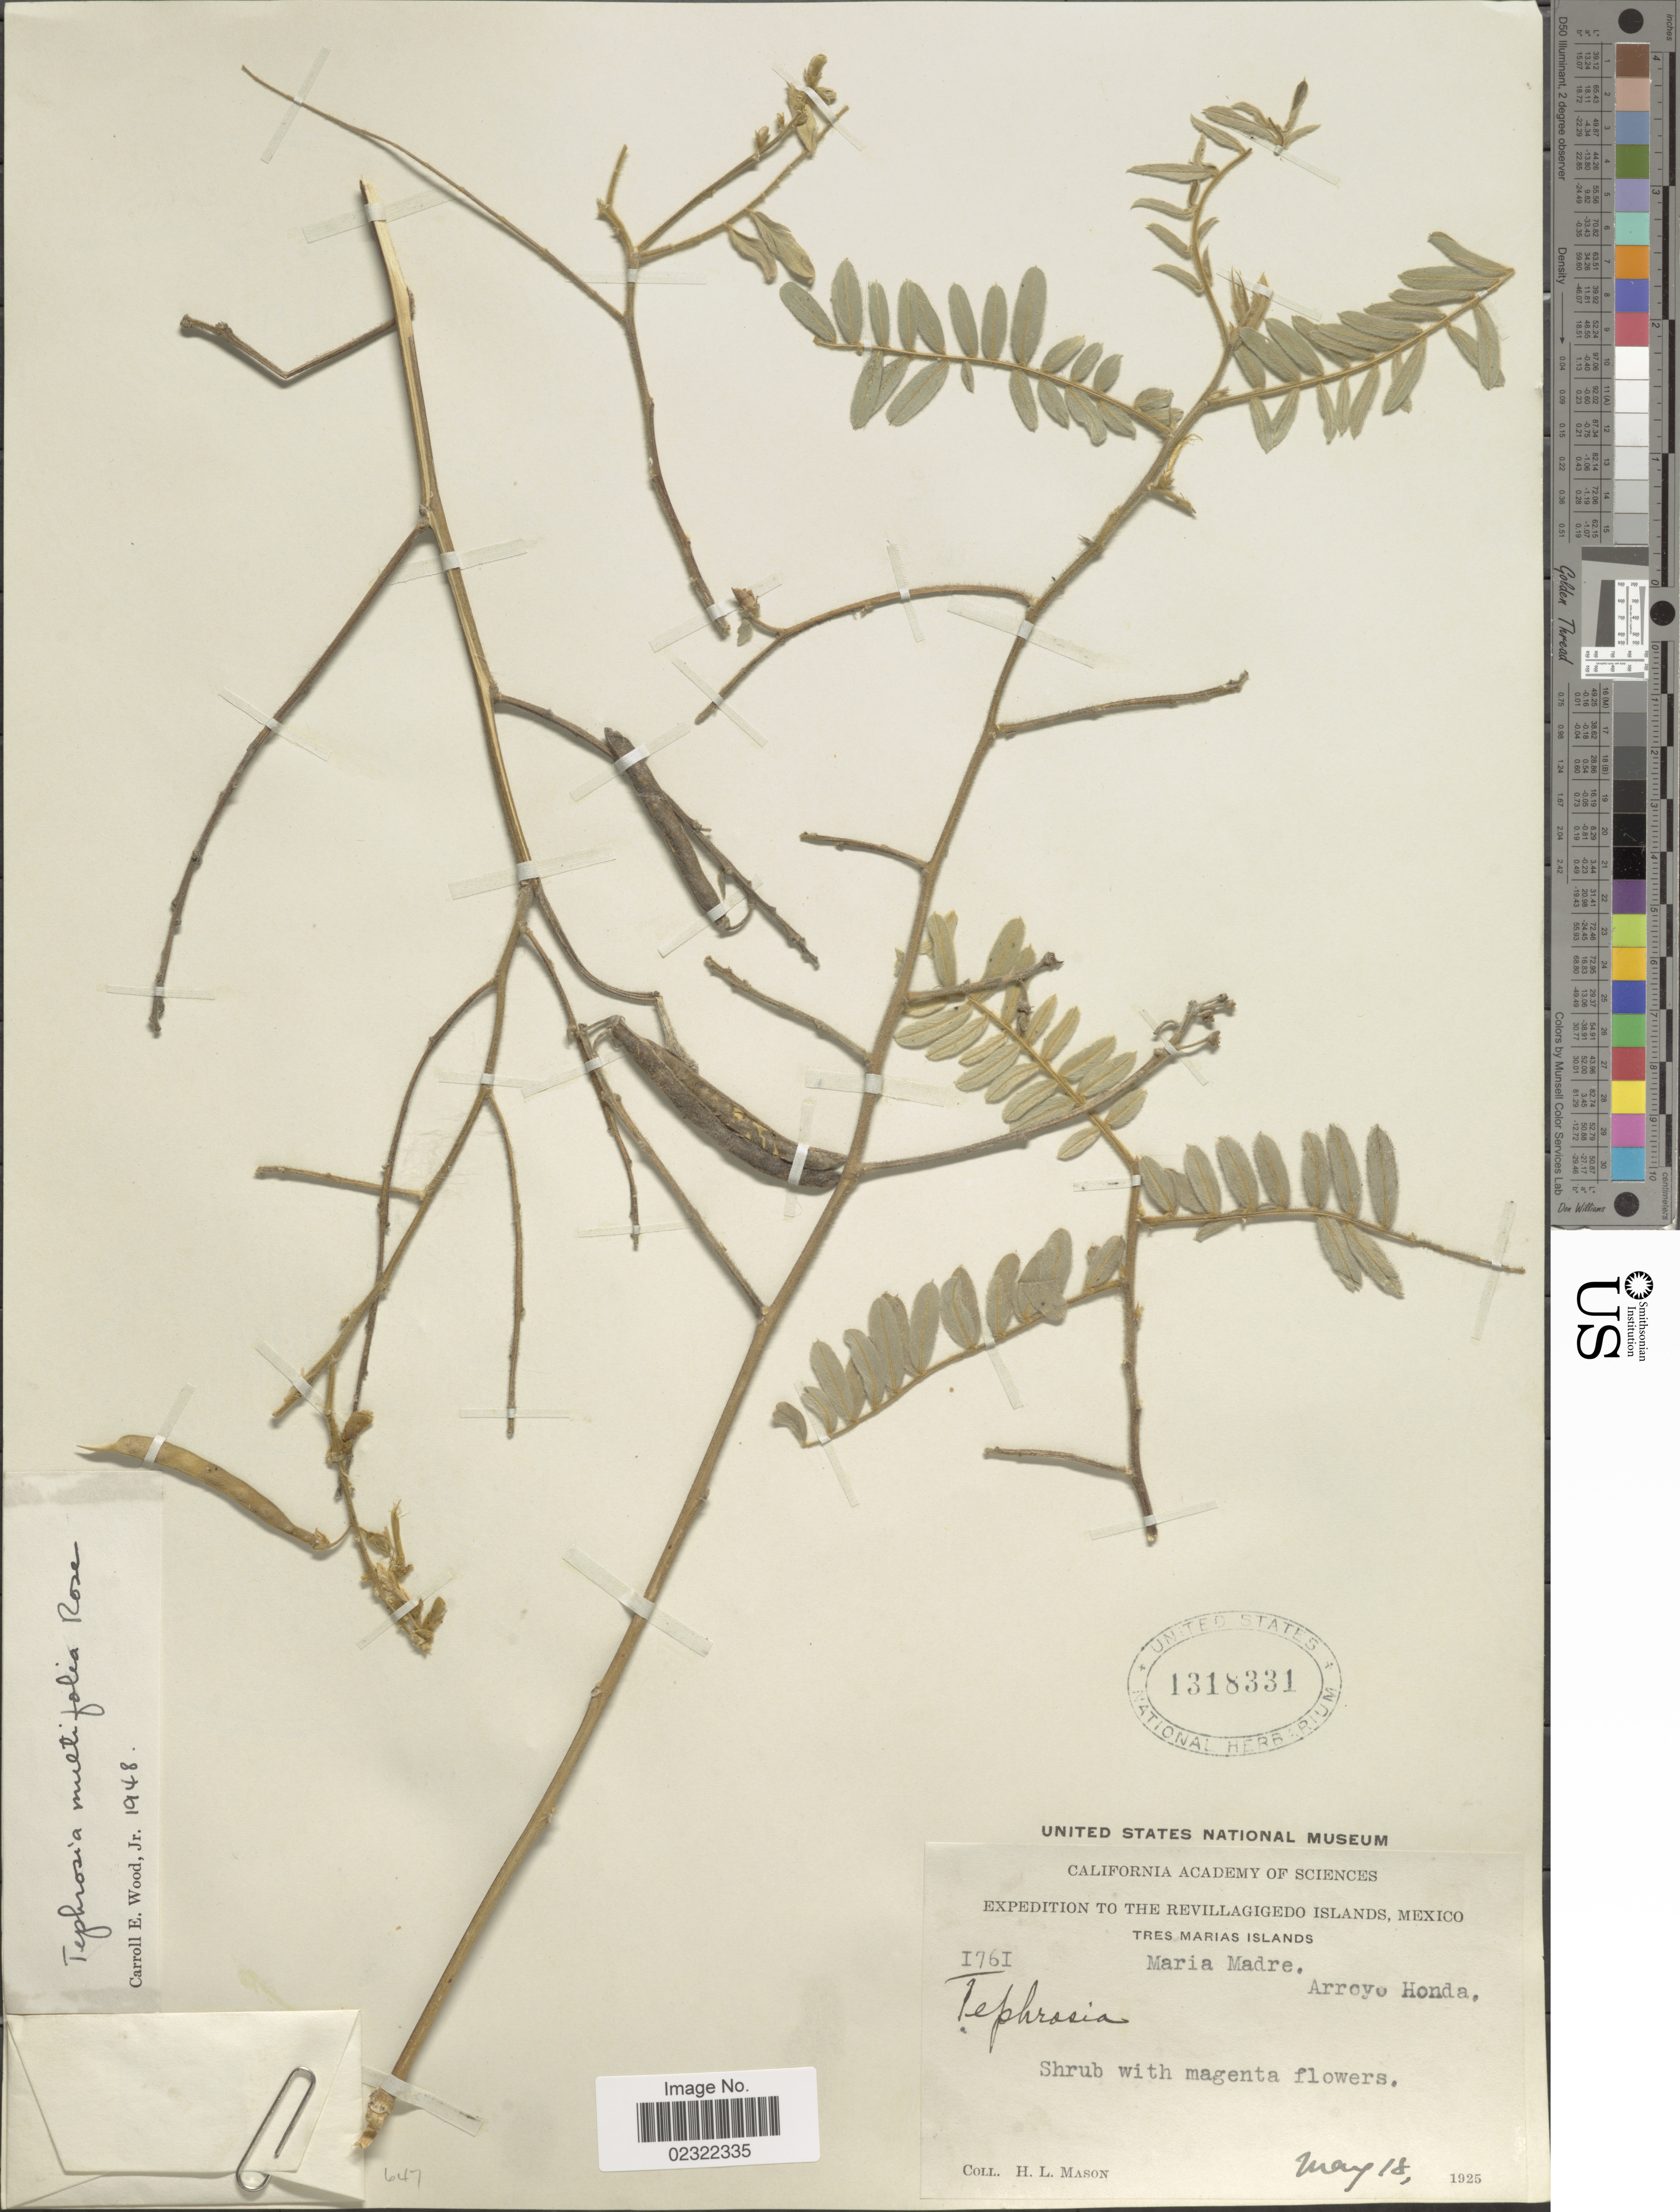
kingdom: Plantae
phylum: Tracheophyta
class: Magnoliopsida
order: Fabales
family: Fabaceae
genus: Tephrosia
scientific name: Tephrosia multifolia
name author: Rose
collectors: H. L. Mason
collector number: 1761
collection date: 1925-05-18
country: Mexico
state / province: Nayarit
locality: Tres Maria Islands. Maria Madre. The Revillagigendo Islands, Mexico. Arroyo Honda.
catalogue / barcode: US 1318331